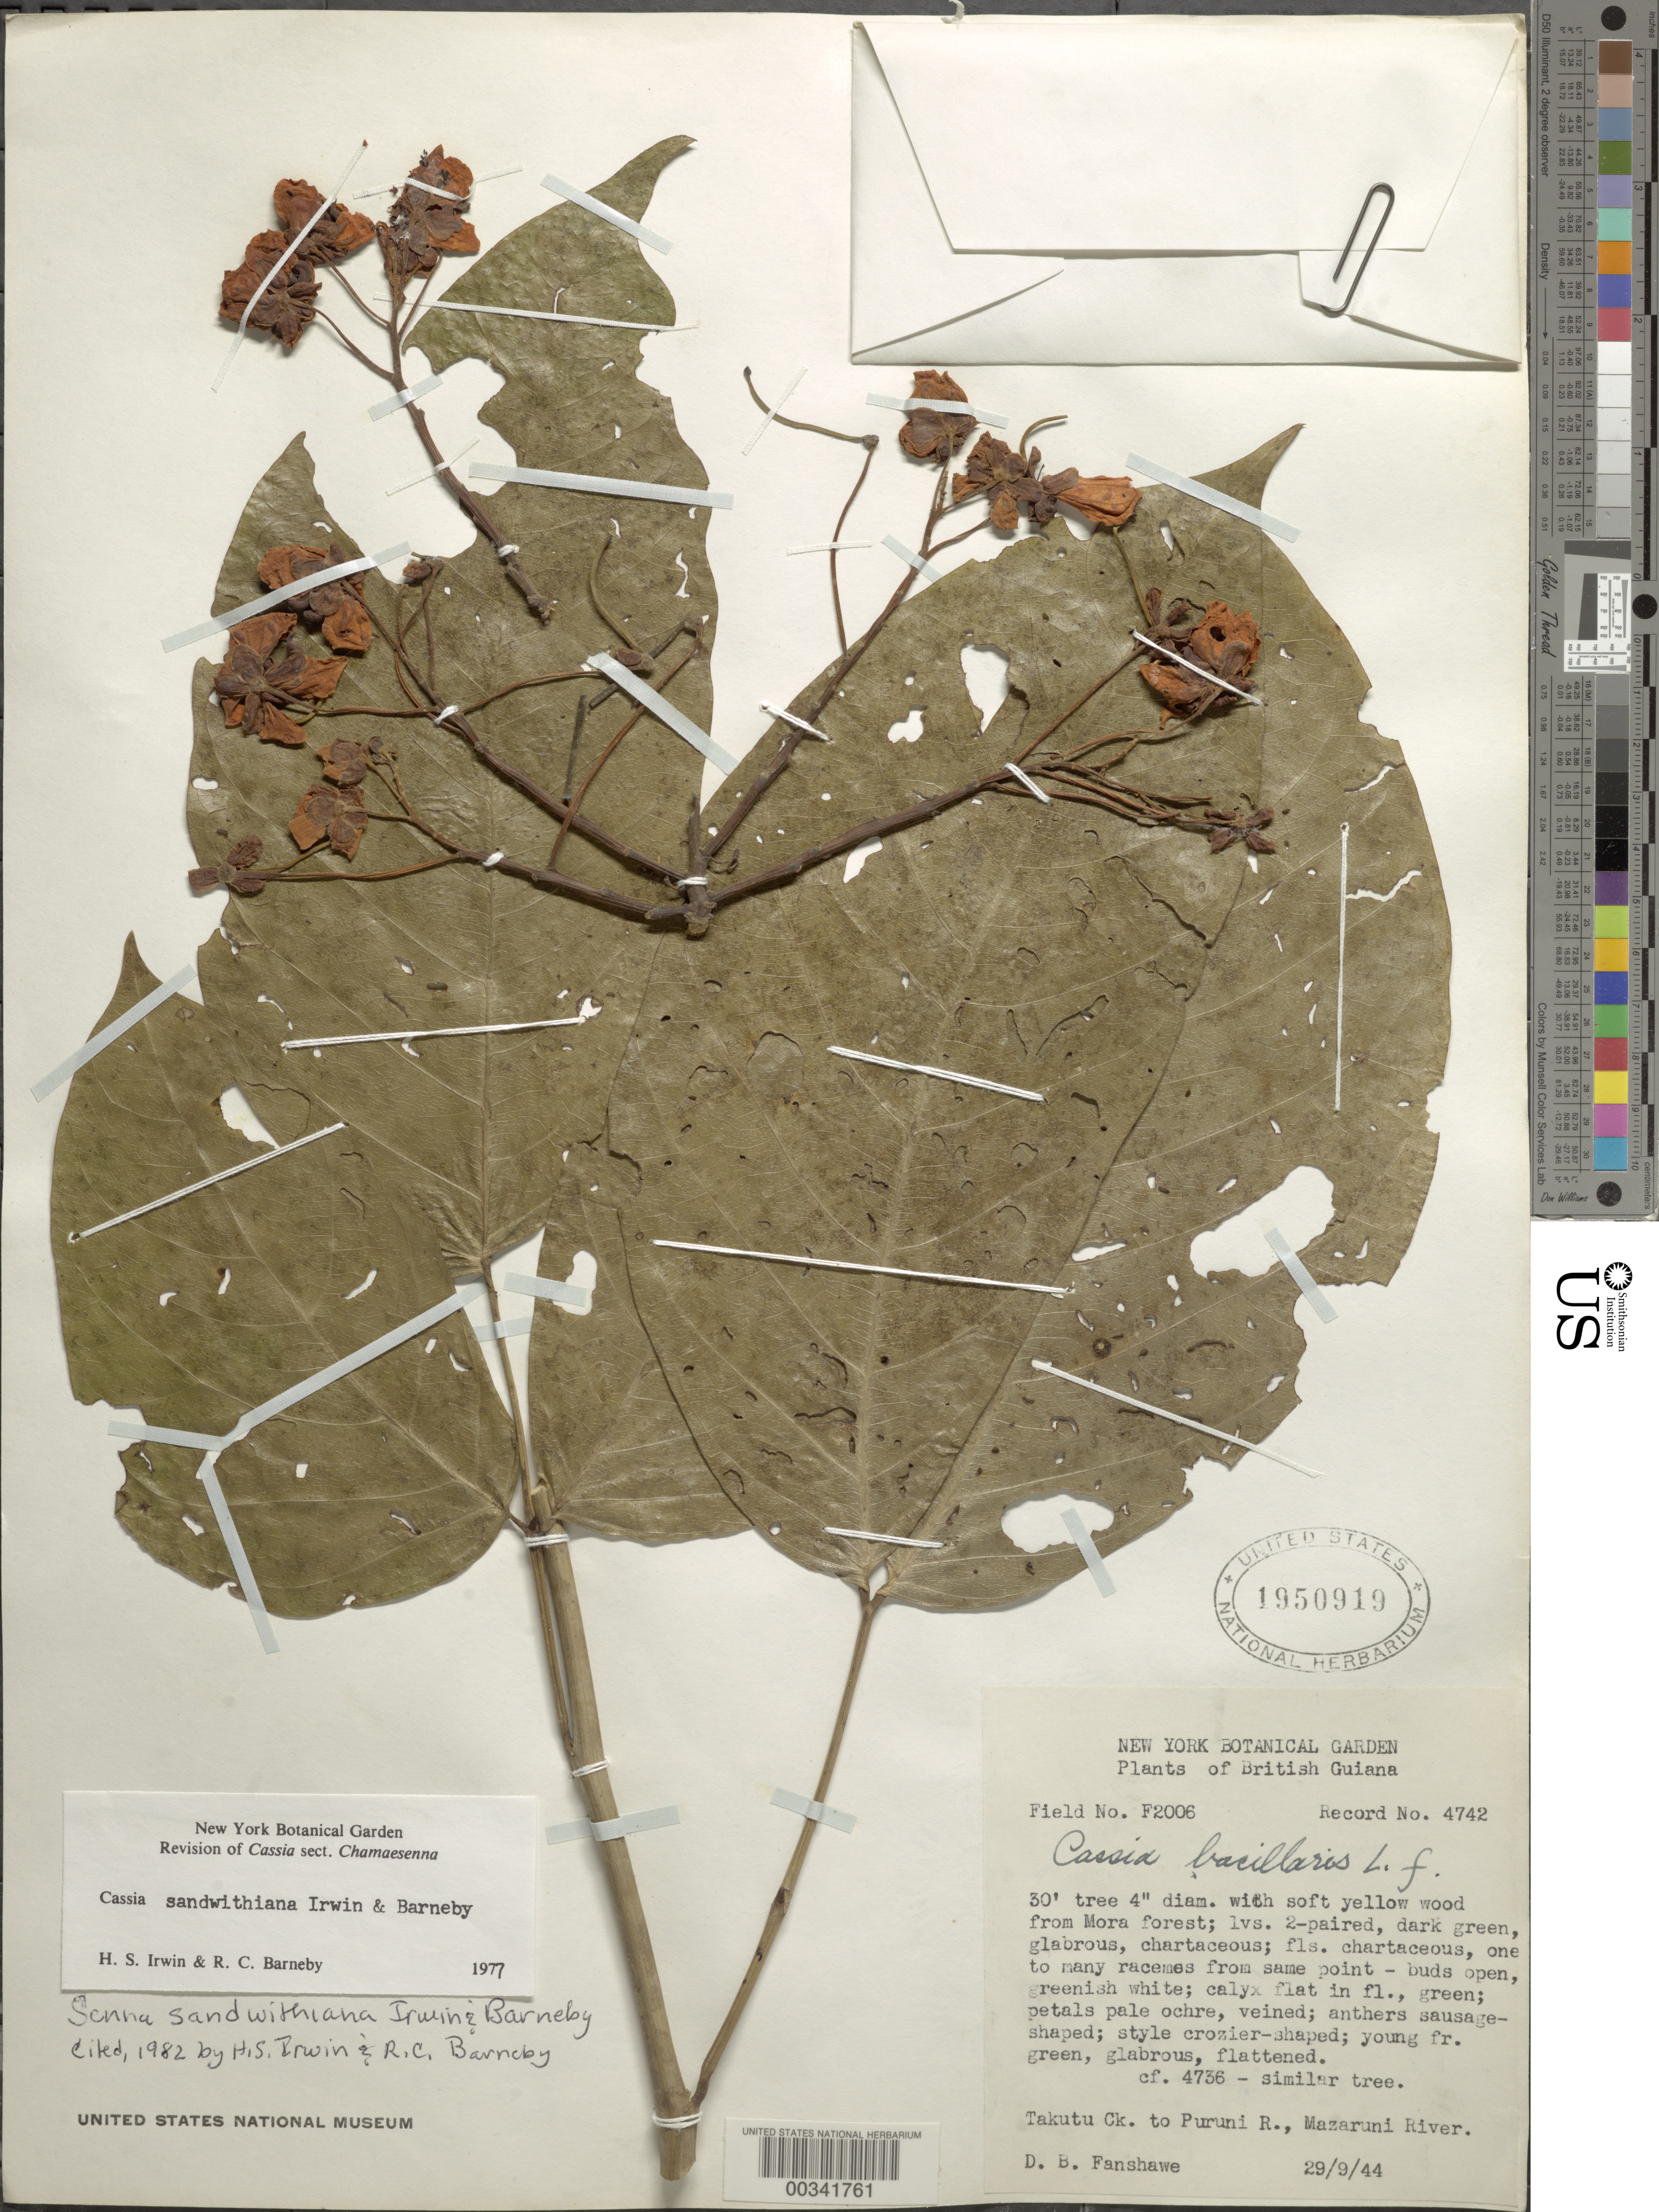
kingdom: Plantae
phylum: Tracheophyta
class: Magnoliopsida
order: Fabales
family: Fabaceae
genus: Senna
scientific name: Senna sandwithiana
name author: H.S. Irwin & Barneby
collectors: D. B. Fanshawe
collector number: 2006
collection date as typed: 29 Sep 1944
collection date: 1944-09-29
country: Guyana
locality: Takutu ck. to puruni r.; mazaruni river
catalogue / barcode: US 1950919